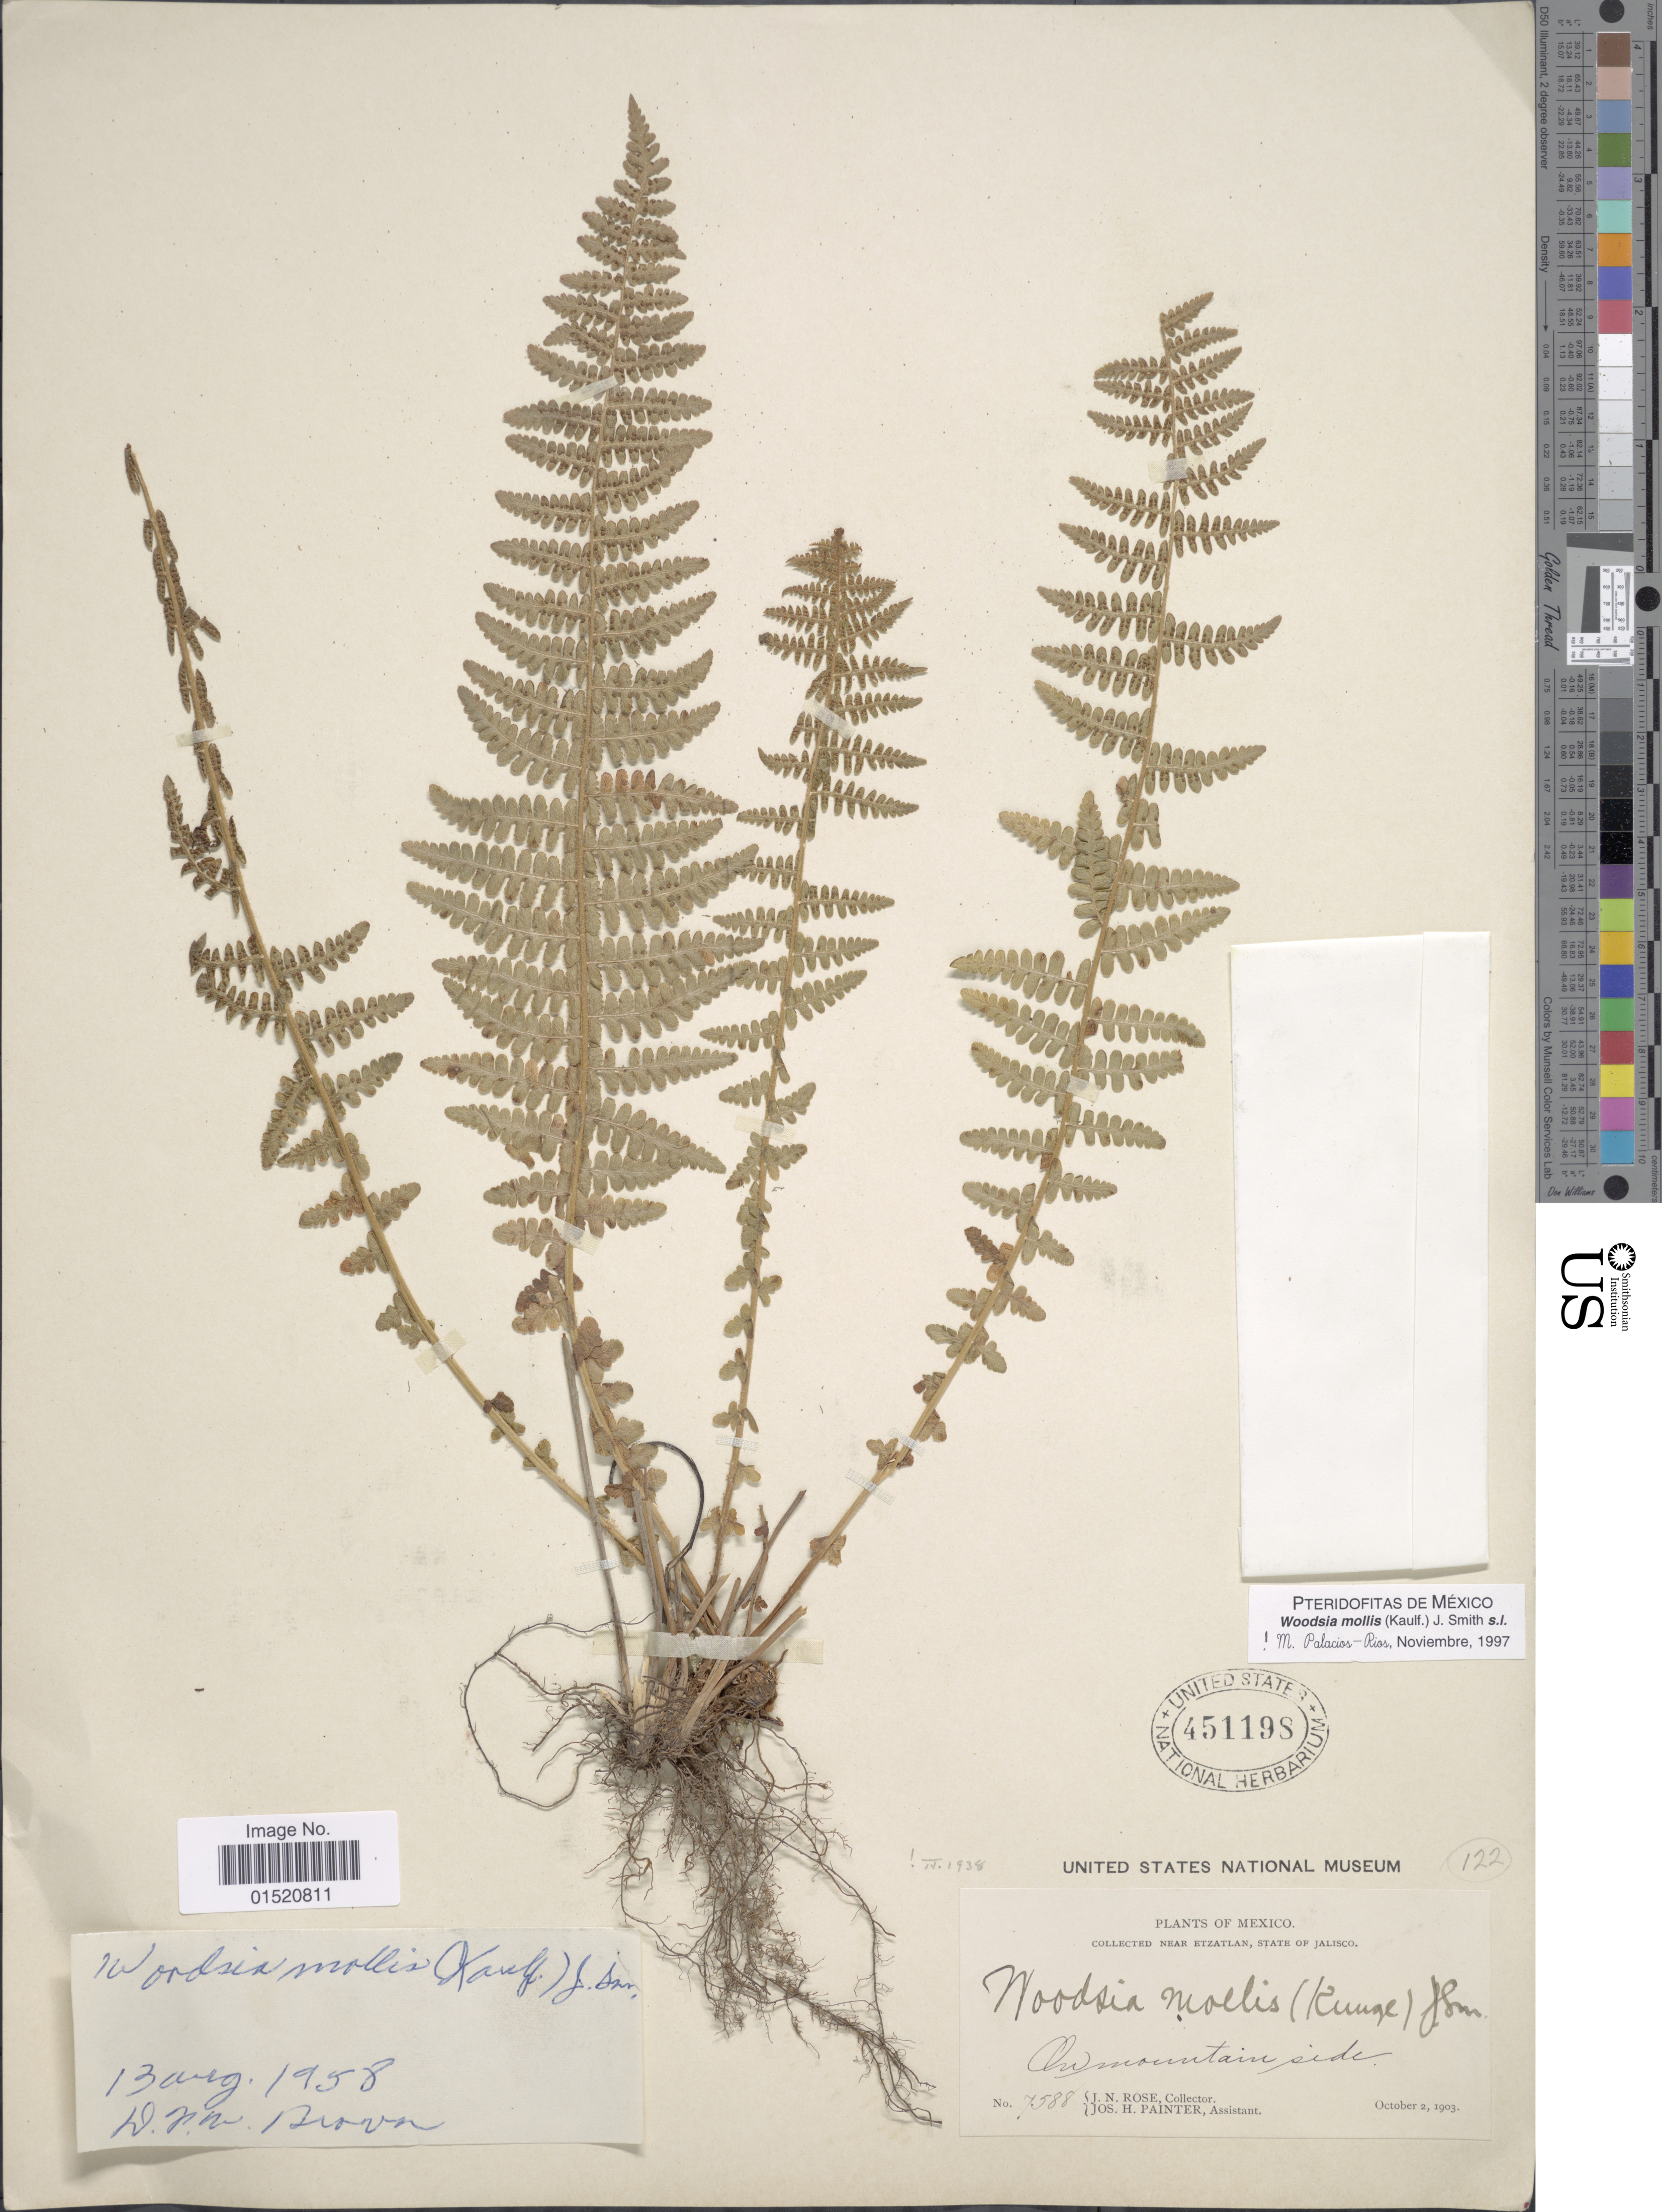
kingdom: Plantae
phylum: Tracheophyta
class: Polypodiopsida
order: Polypodiales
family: Woodsiaceae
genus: Woodsia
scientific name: Woodsia mollis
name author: (Kaulf.) J. Sm.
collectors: J. N. Rose & J. H. Painter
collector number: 7588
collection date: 1903-10-02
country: Mexico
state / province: Jalisco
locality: Near Etzatlan, On mountain side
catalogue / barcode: US 451198